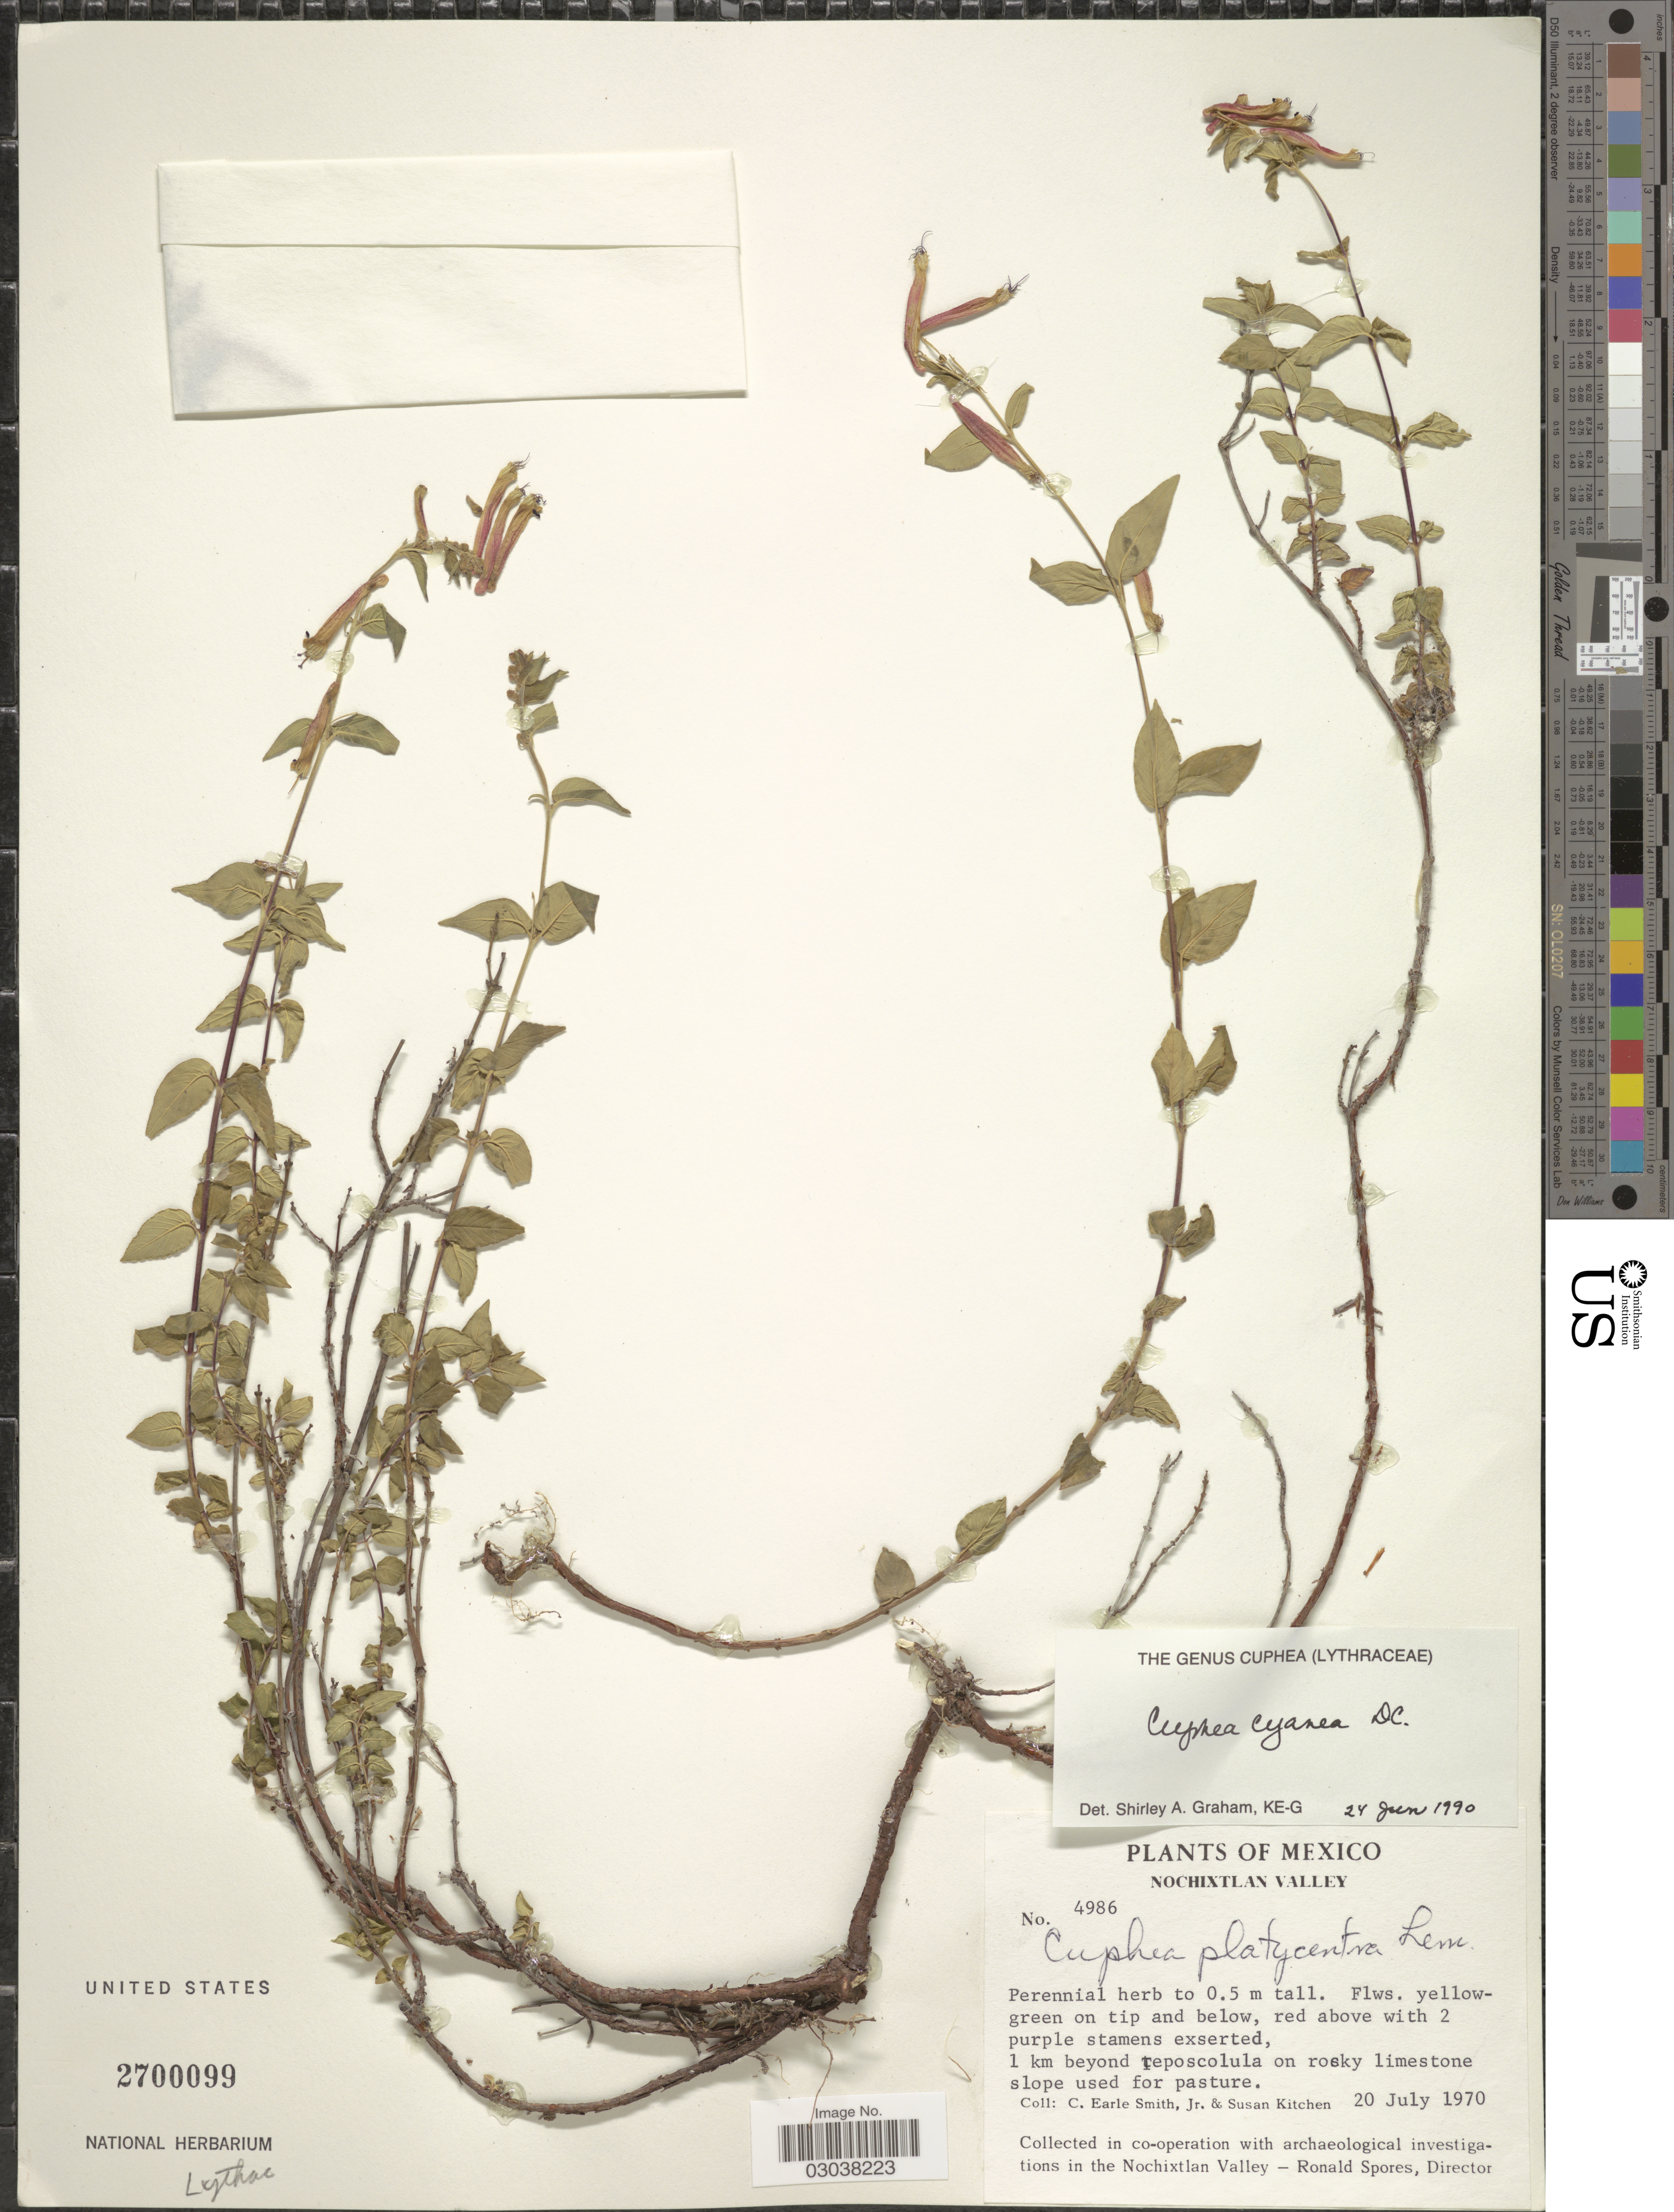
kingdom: Plantae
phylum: Tracheophyta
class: Magnoliopsida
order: Myrtales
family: Lythraceae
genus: Cuphea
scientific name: Cuphea cyanea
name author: DC.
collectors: C. E. Smith Jr. & S. Kitchen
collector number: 4986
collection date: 1970-07-20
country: Mexico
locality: Nochixtlan Valley. 1 km beyond Teposcolula on rocky limestone slope used for pasture.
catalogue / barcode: US 2700099